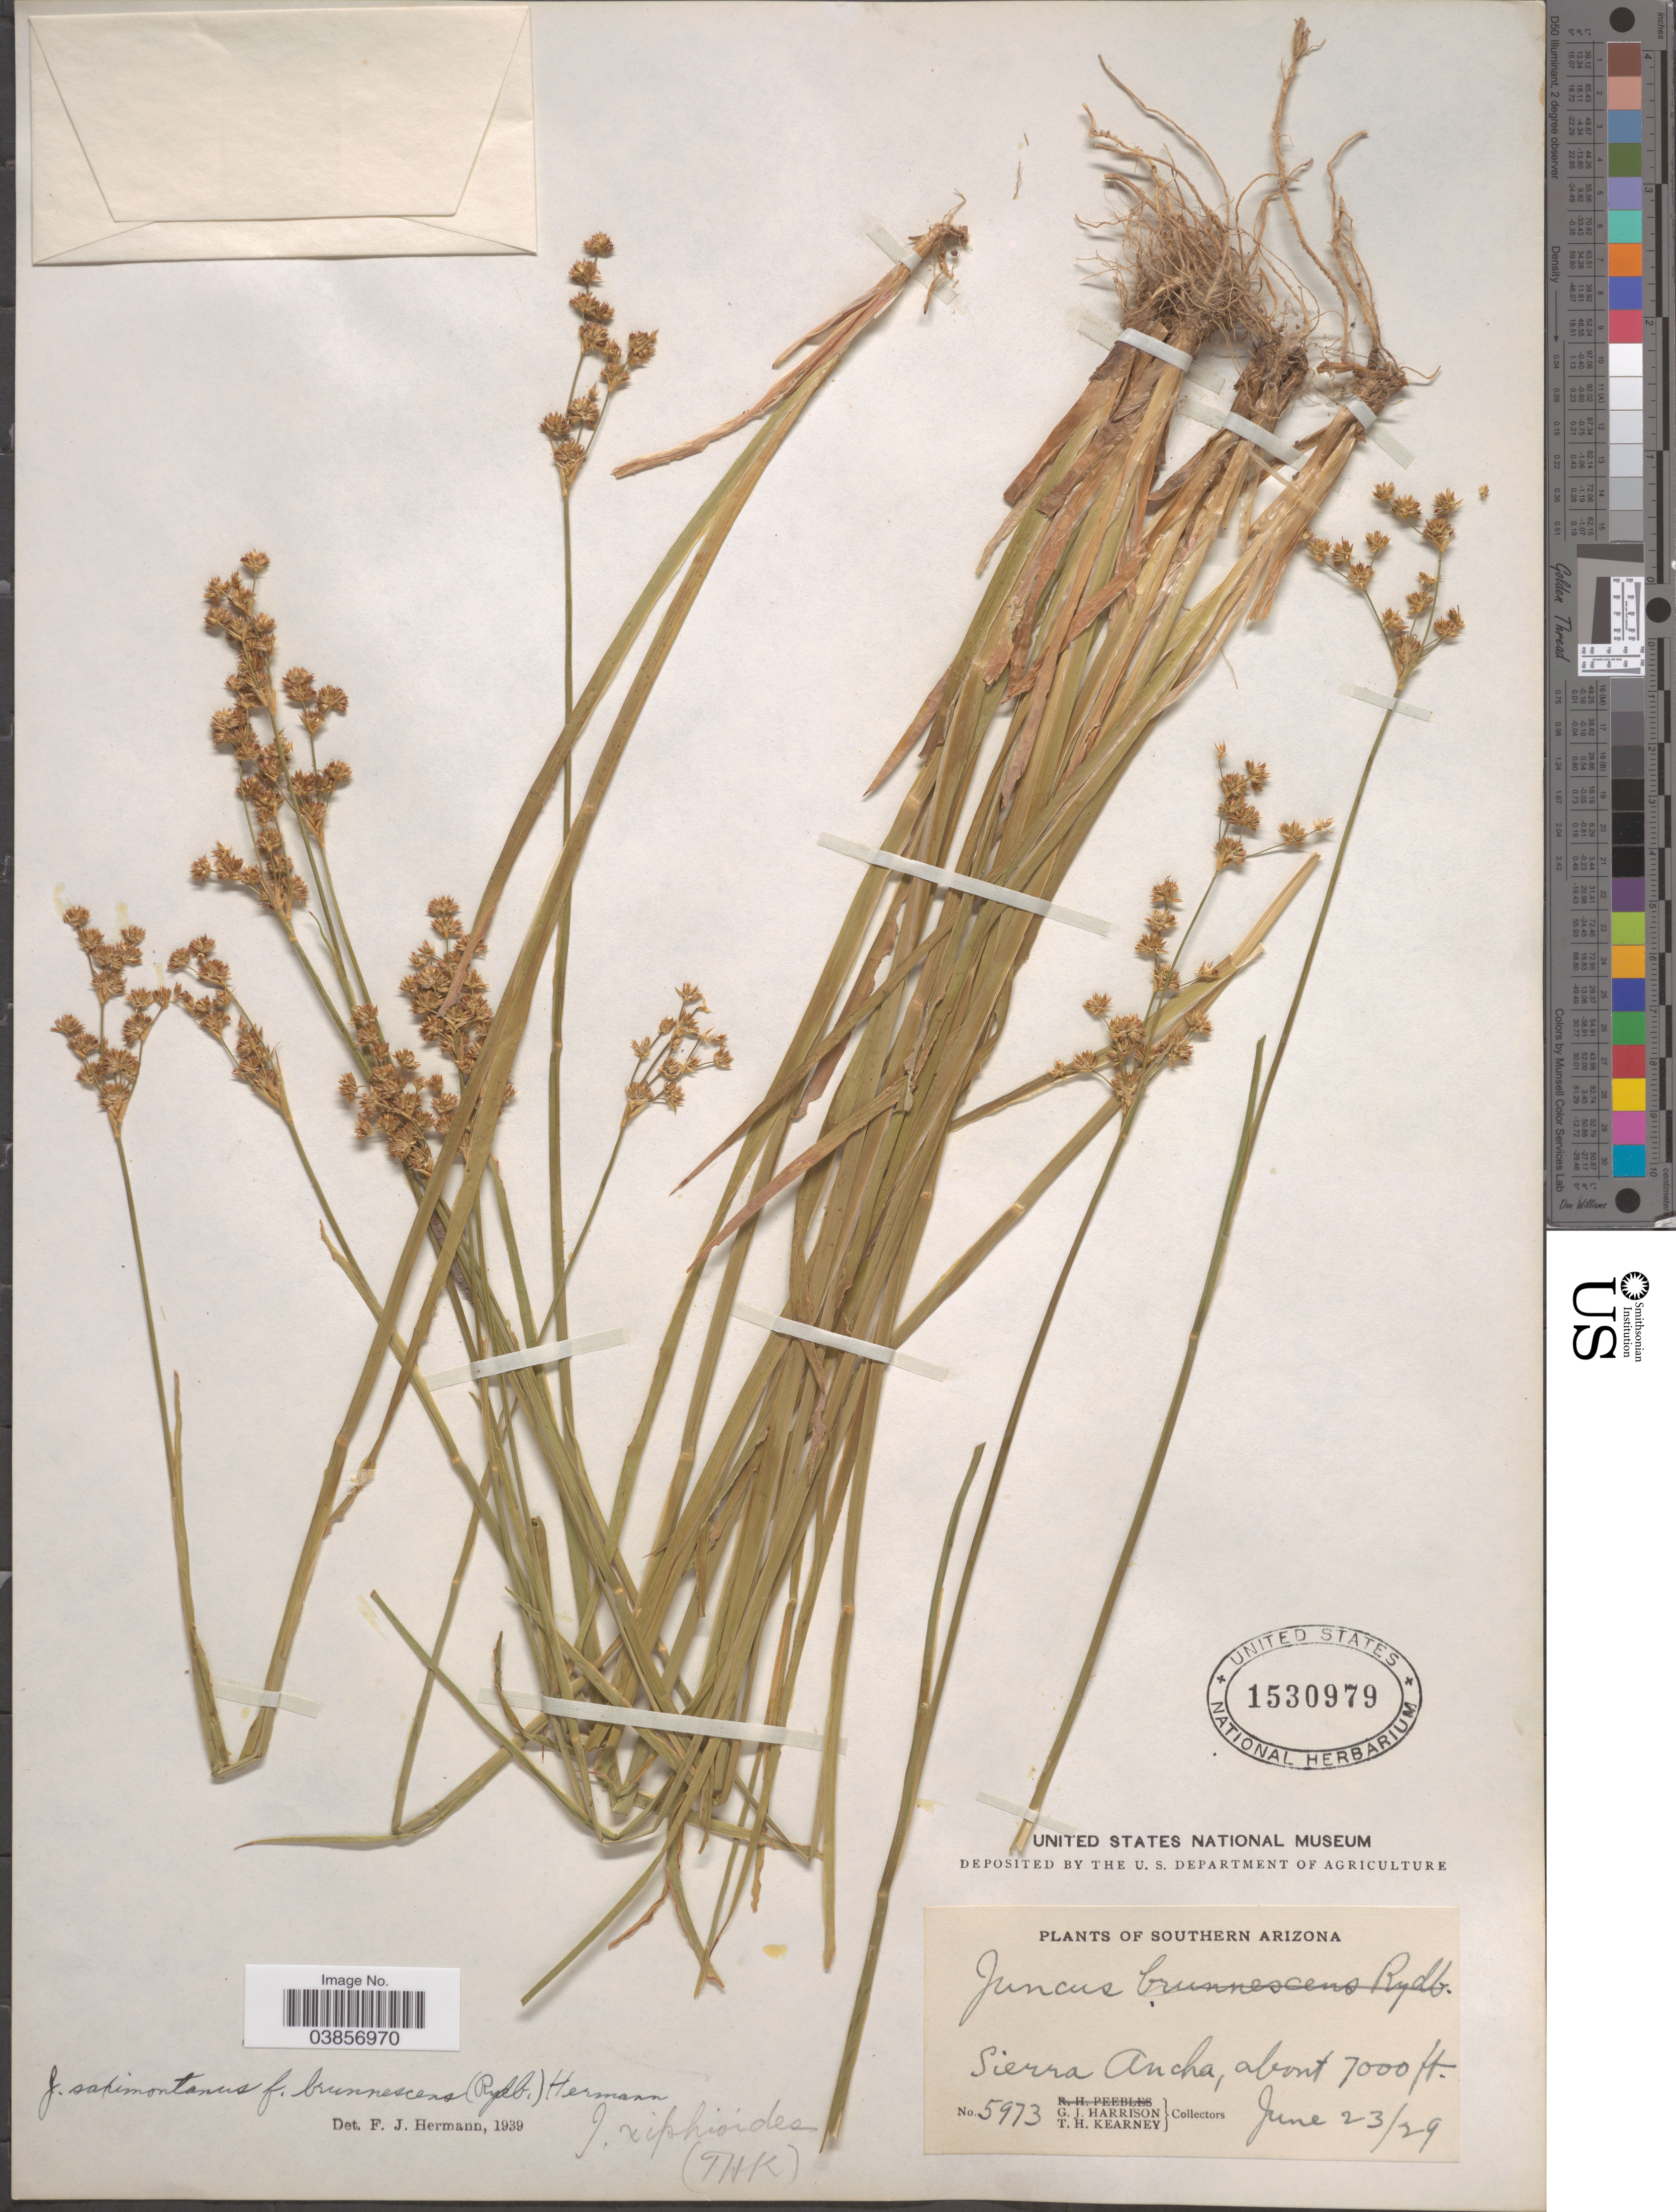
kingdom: Plantae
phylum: Tracheophyta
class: Liliopsida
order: Poales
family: Juncaceae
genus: Juncus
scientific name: Juncus saximontanus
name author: A. Nelson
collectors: G. J. Harrison & T. H. Kearney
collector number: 5973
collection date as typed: Transcribed d/m/y: 23/6/29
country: United States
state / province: Arizona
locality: Southern Arizona. Sierra Ancha.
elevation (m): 2134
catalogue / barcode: US 1530979